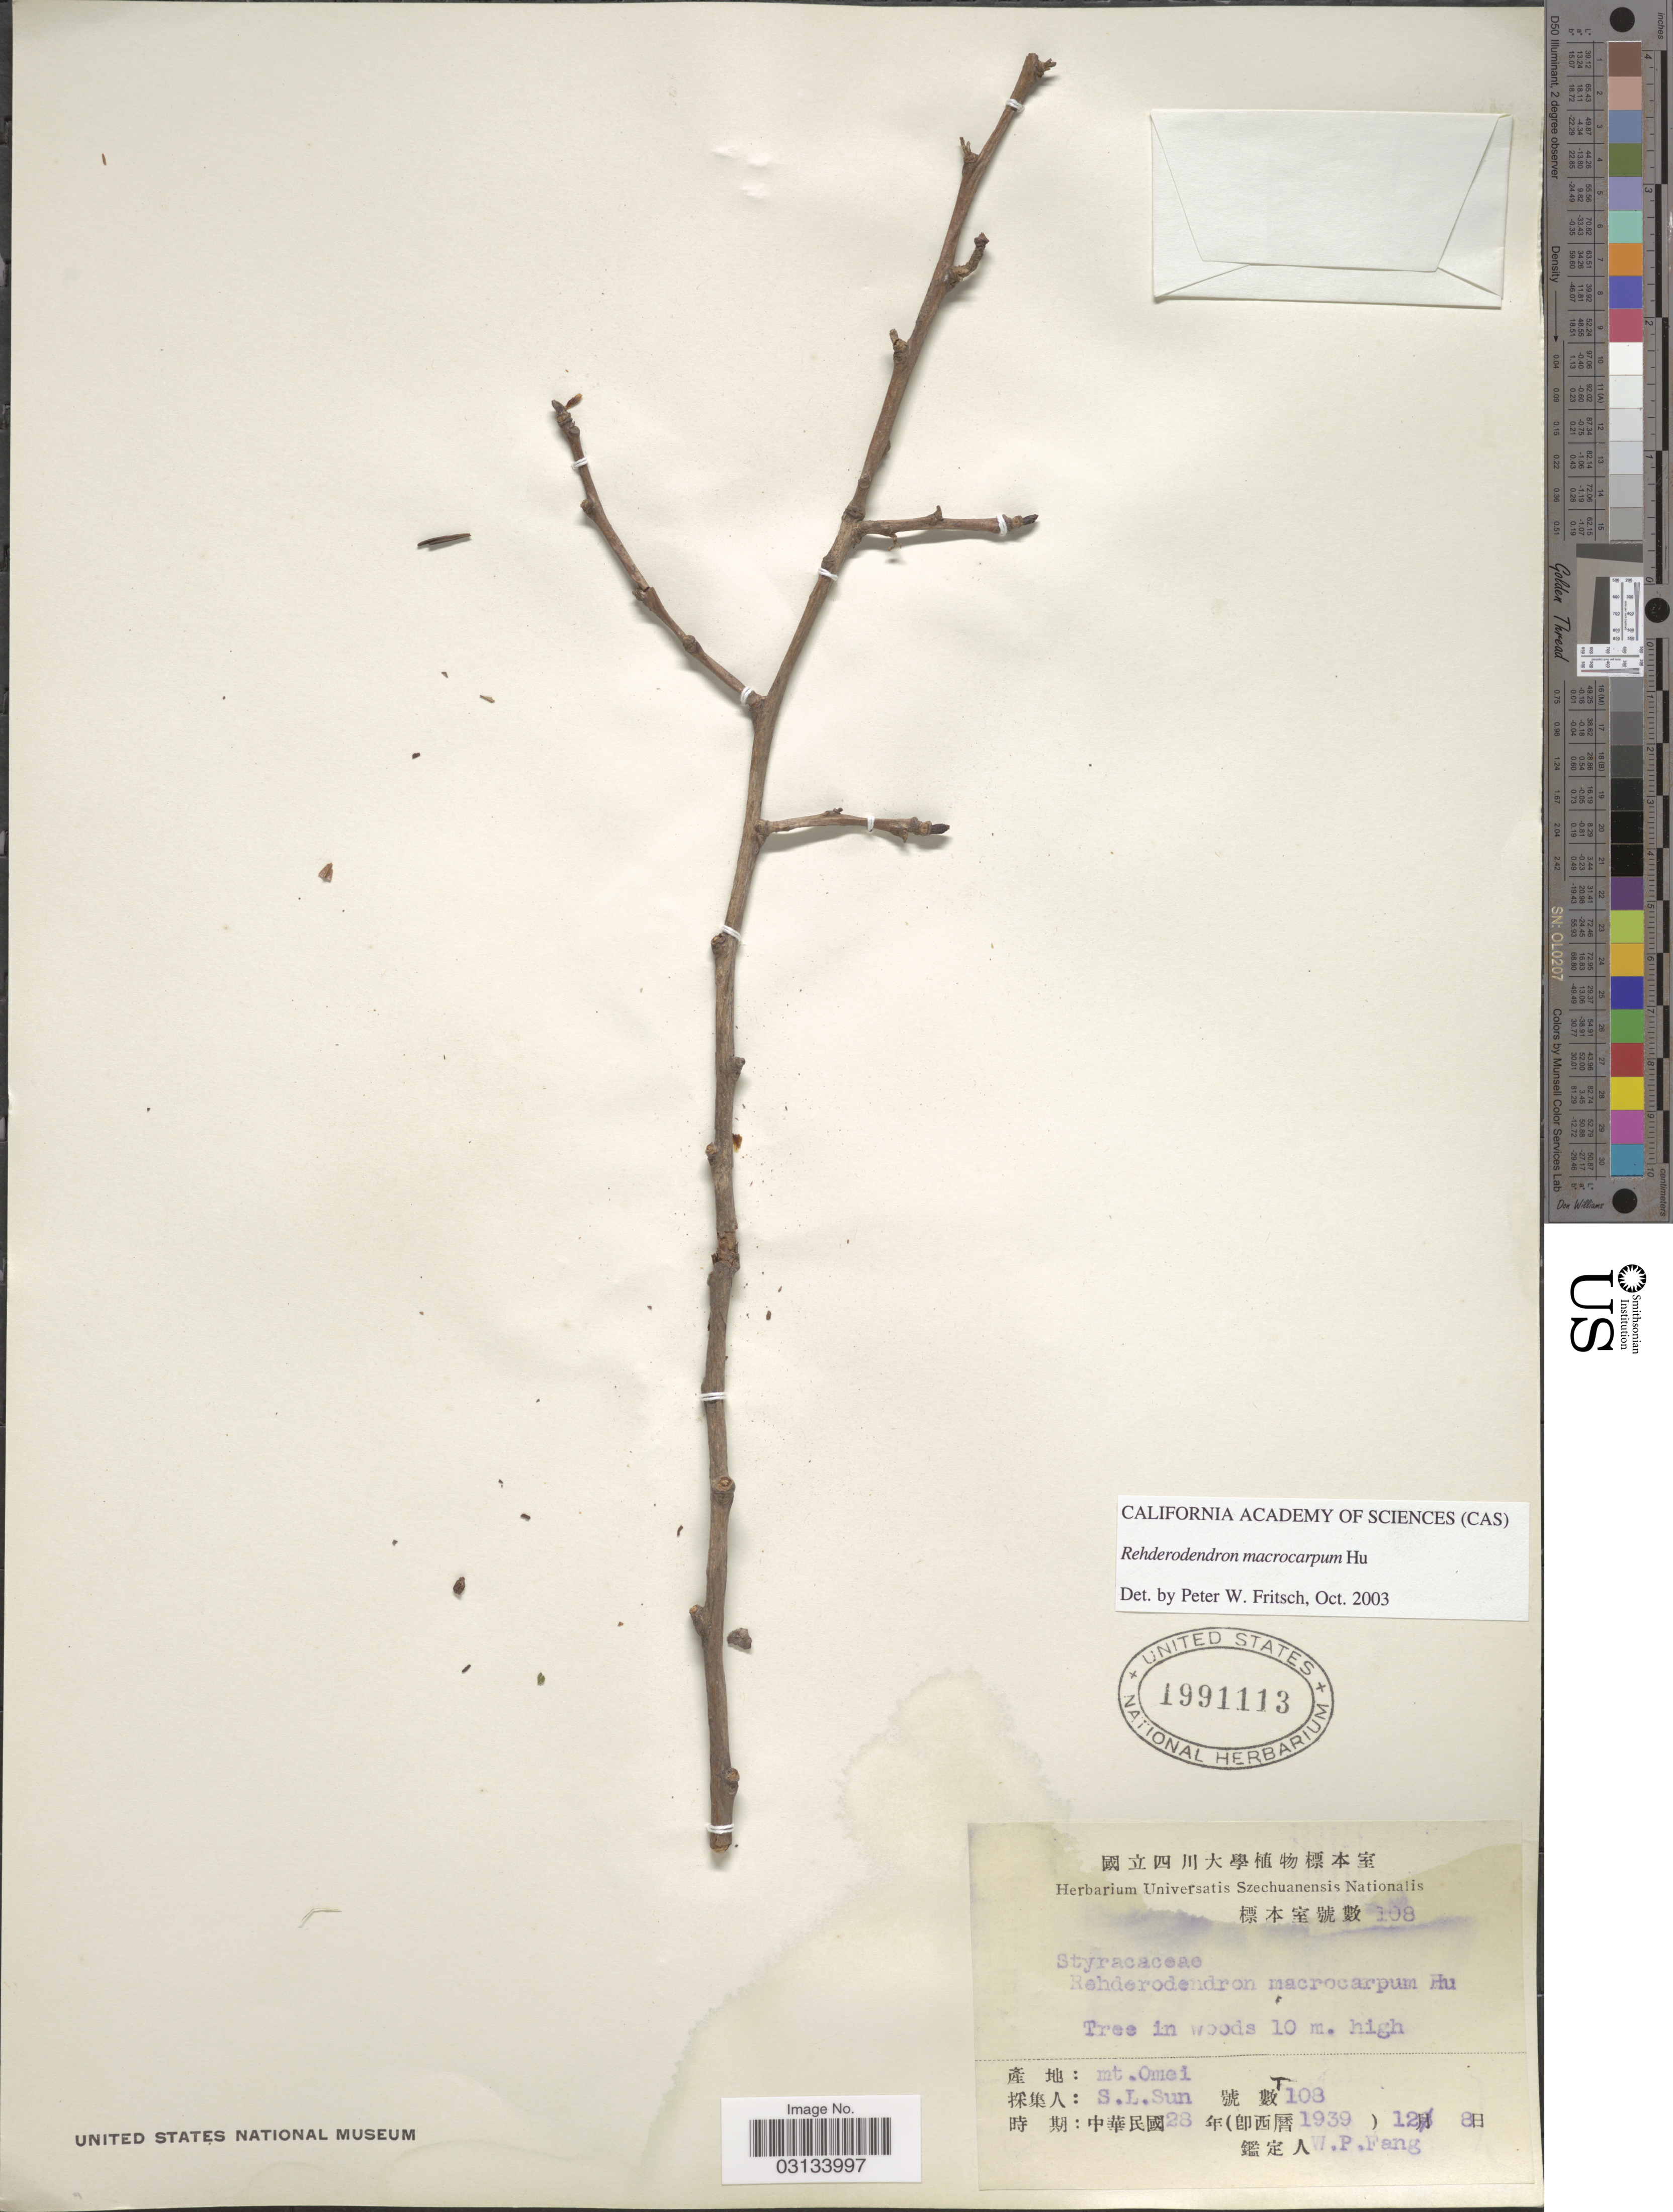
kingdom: Plantae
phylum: Tracheophyta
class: Magnoliopsida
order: Ericales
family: Styracaceae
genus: Rehderodendron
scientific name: Rehderodendron macrocarpum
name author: Hu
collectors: S. L. Sun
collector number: T108?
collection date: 1939-12-08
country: China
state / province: Sichuan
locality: Mt. Omei.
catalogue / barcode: US 1991113